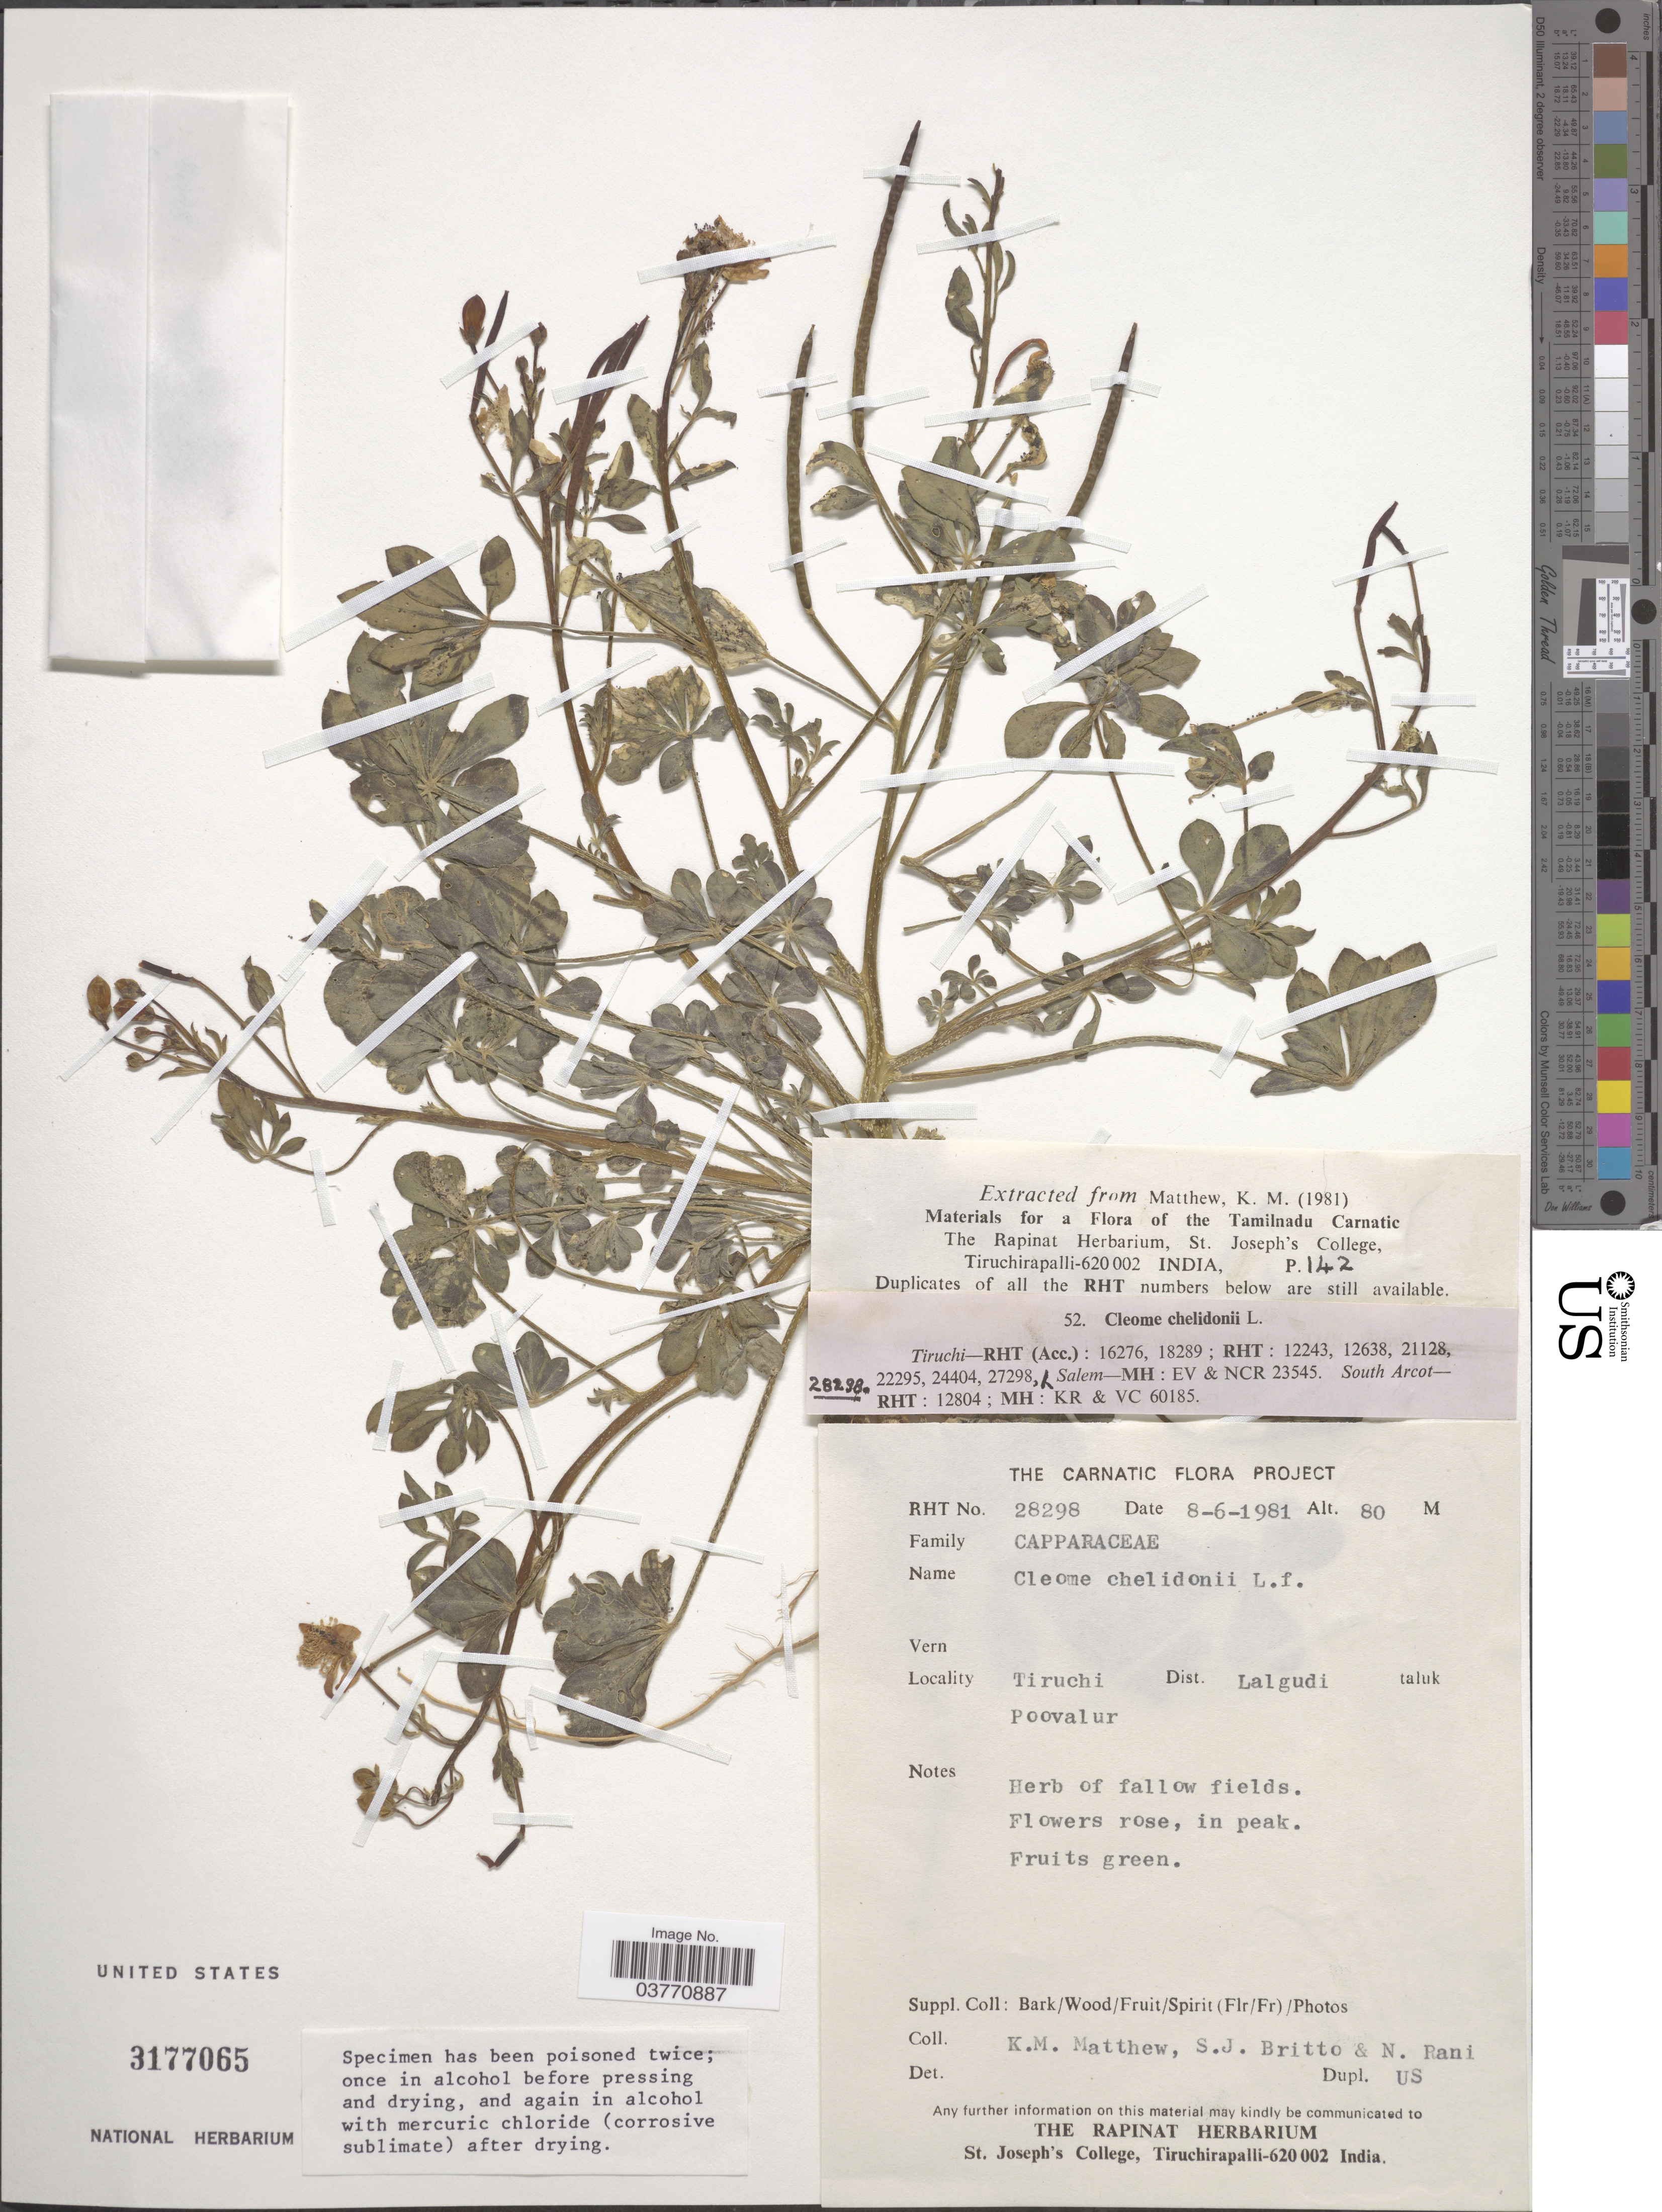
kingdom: Plantae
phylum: Tracheophyta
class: Magnoliopsida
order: Brassicales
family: Cleomaceae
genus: Corynandra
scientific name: Corynandra chelidonii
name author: (L. f.) Cochrane & Iltis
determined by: Strong, M. T., (US), Smithsonian Institution - National Museum of Natural History (UNITED STATES)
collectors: K. M. Matthew, S. J. Britto & N. Rani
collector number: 28298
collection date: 1981-06-08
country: India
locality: Tiruchi Dist. Lalgudi taluk Poovalur.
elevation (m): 80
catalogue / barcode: US 3177065